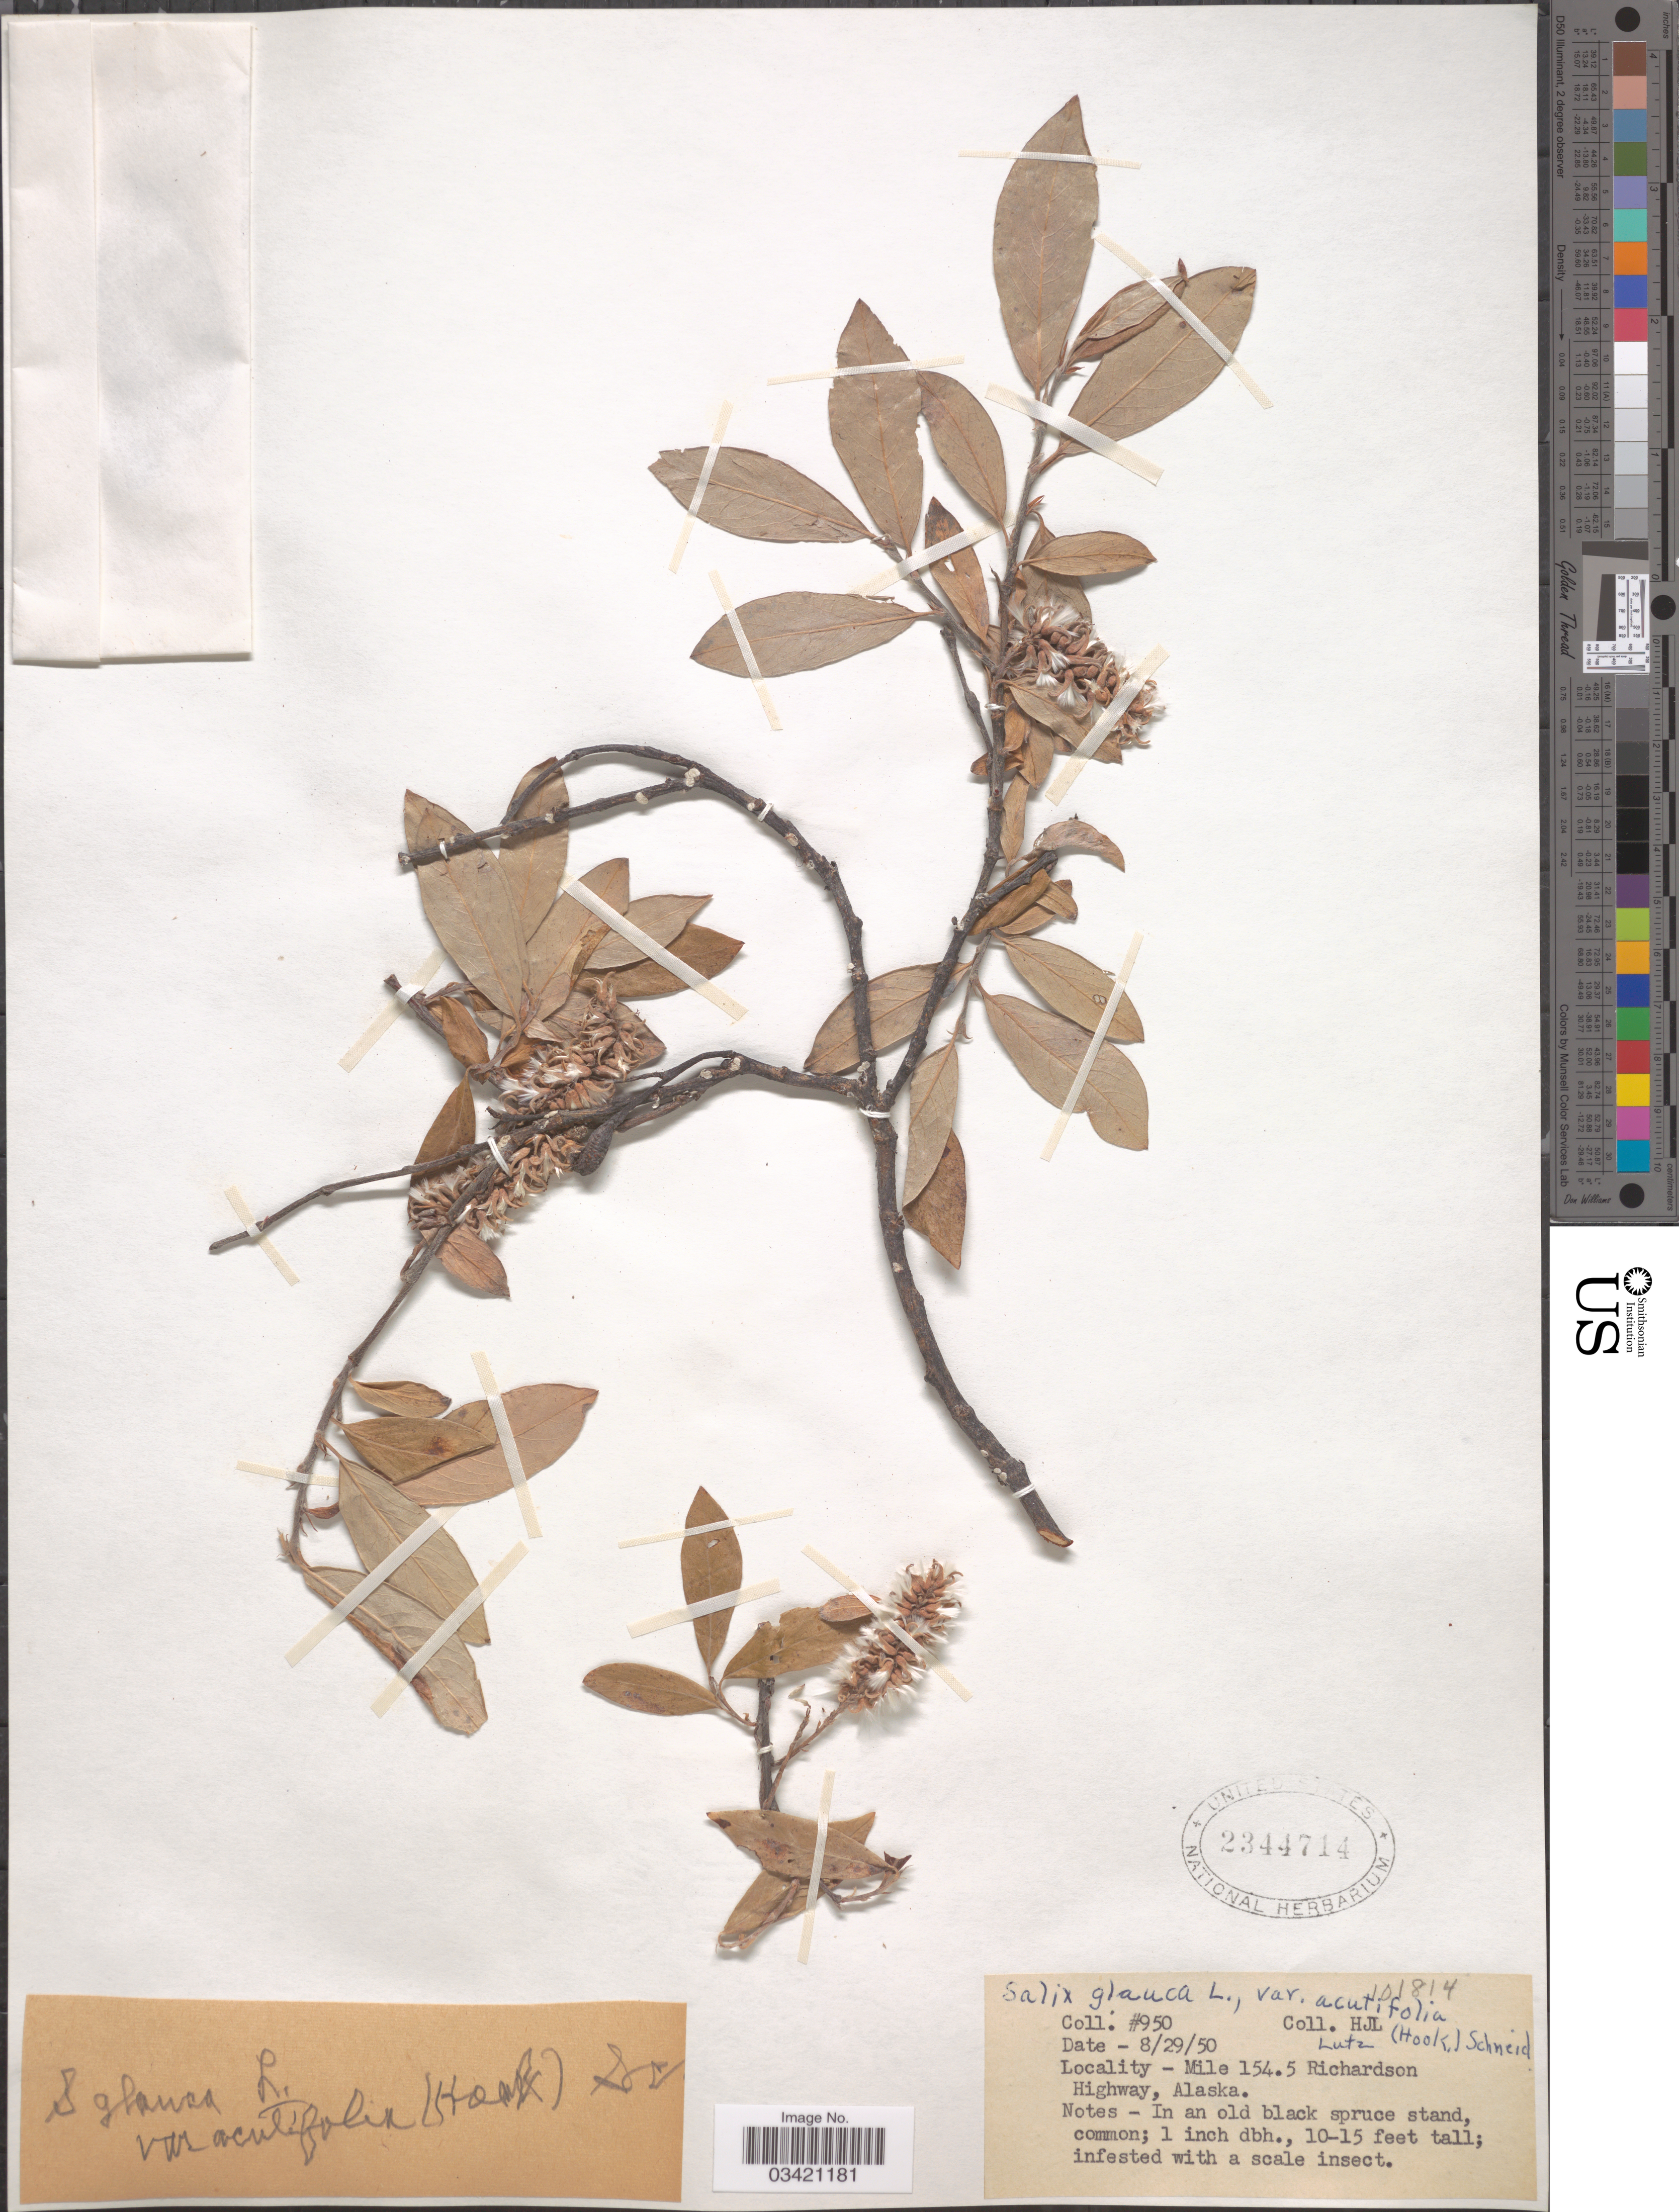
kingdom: Plantae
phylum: Tracheophyta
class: Magnoliopsida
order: Malpighiales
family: Salicaceae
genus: Salix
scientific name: Salix glauca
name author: L.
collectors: H. J. Lutz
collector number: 950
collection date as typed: Transcribed d/m/y: 29/8/50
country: United States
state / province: Alaska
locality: Mile 154.5 Richardson Highway.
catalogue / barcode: US 2344714